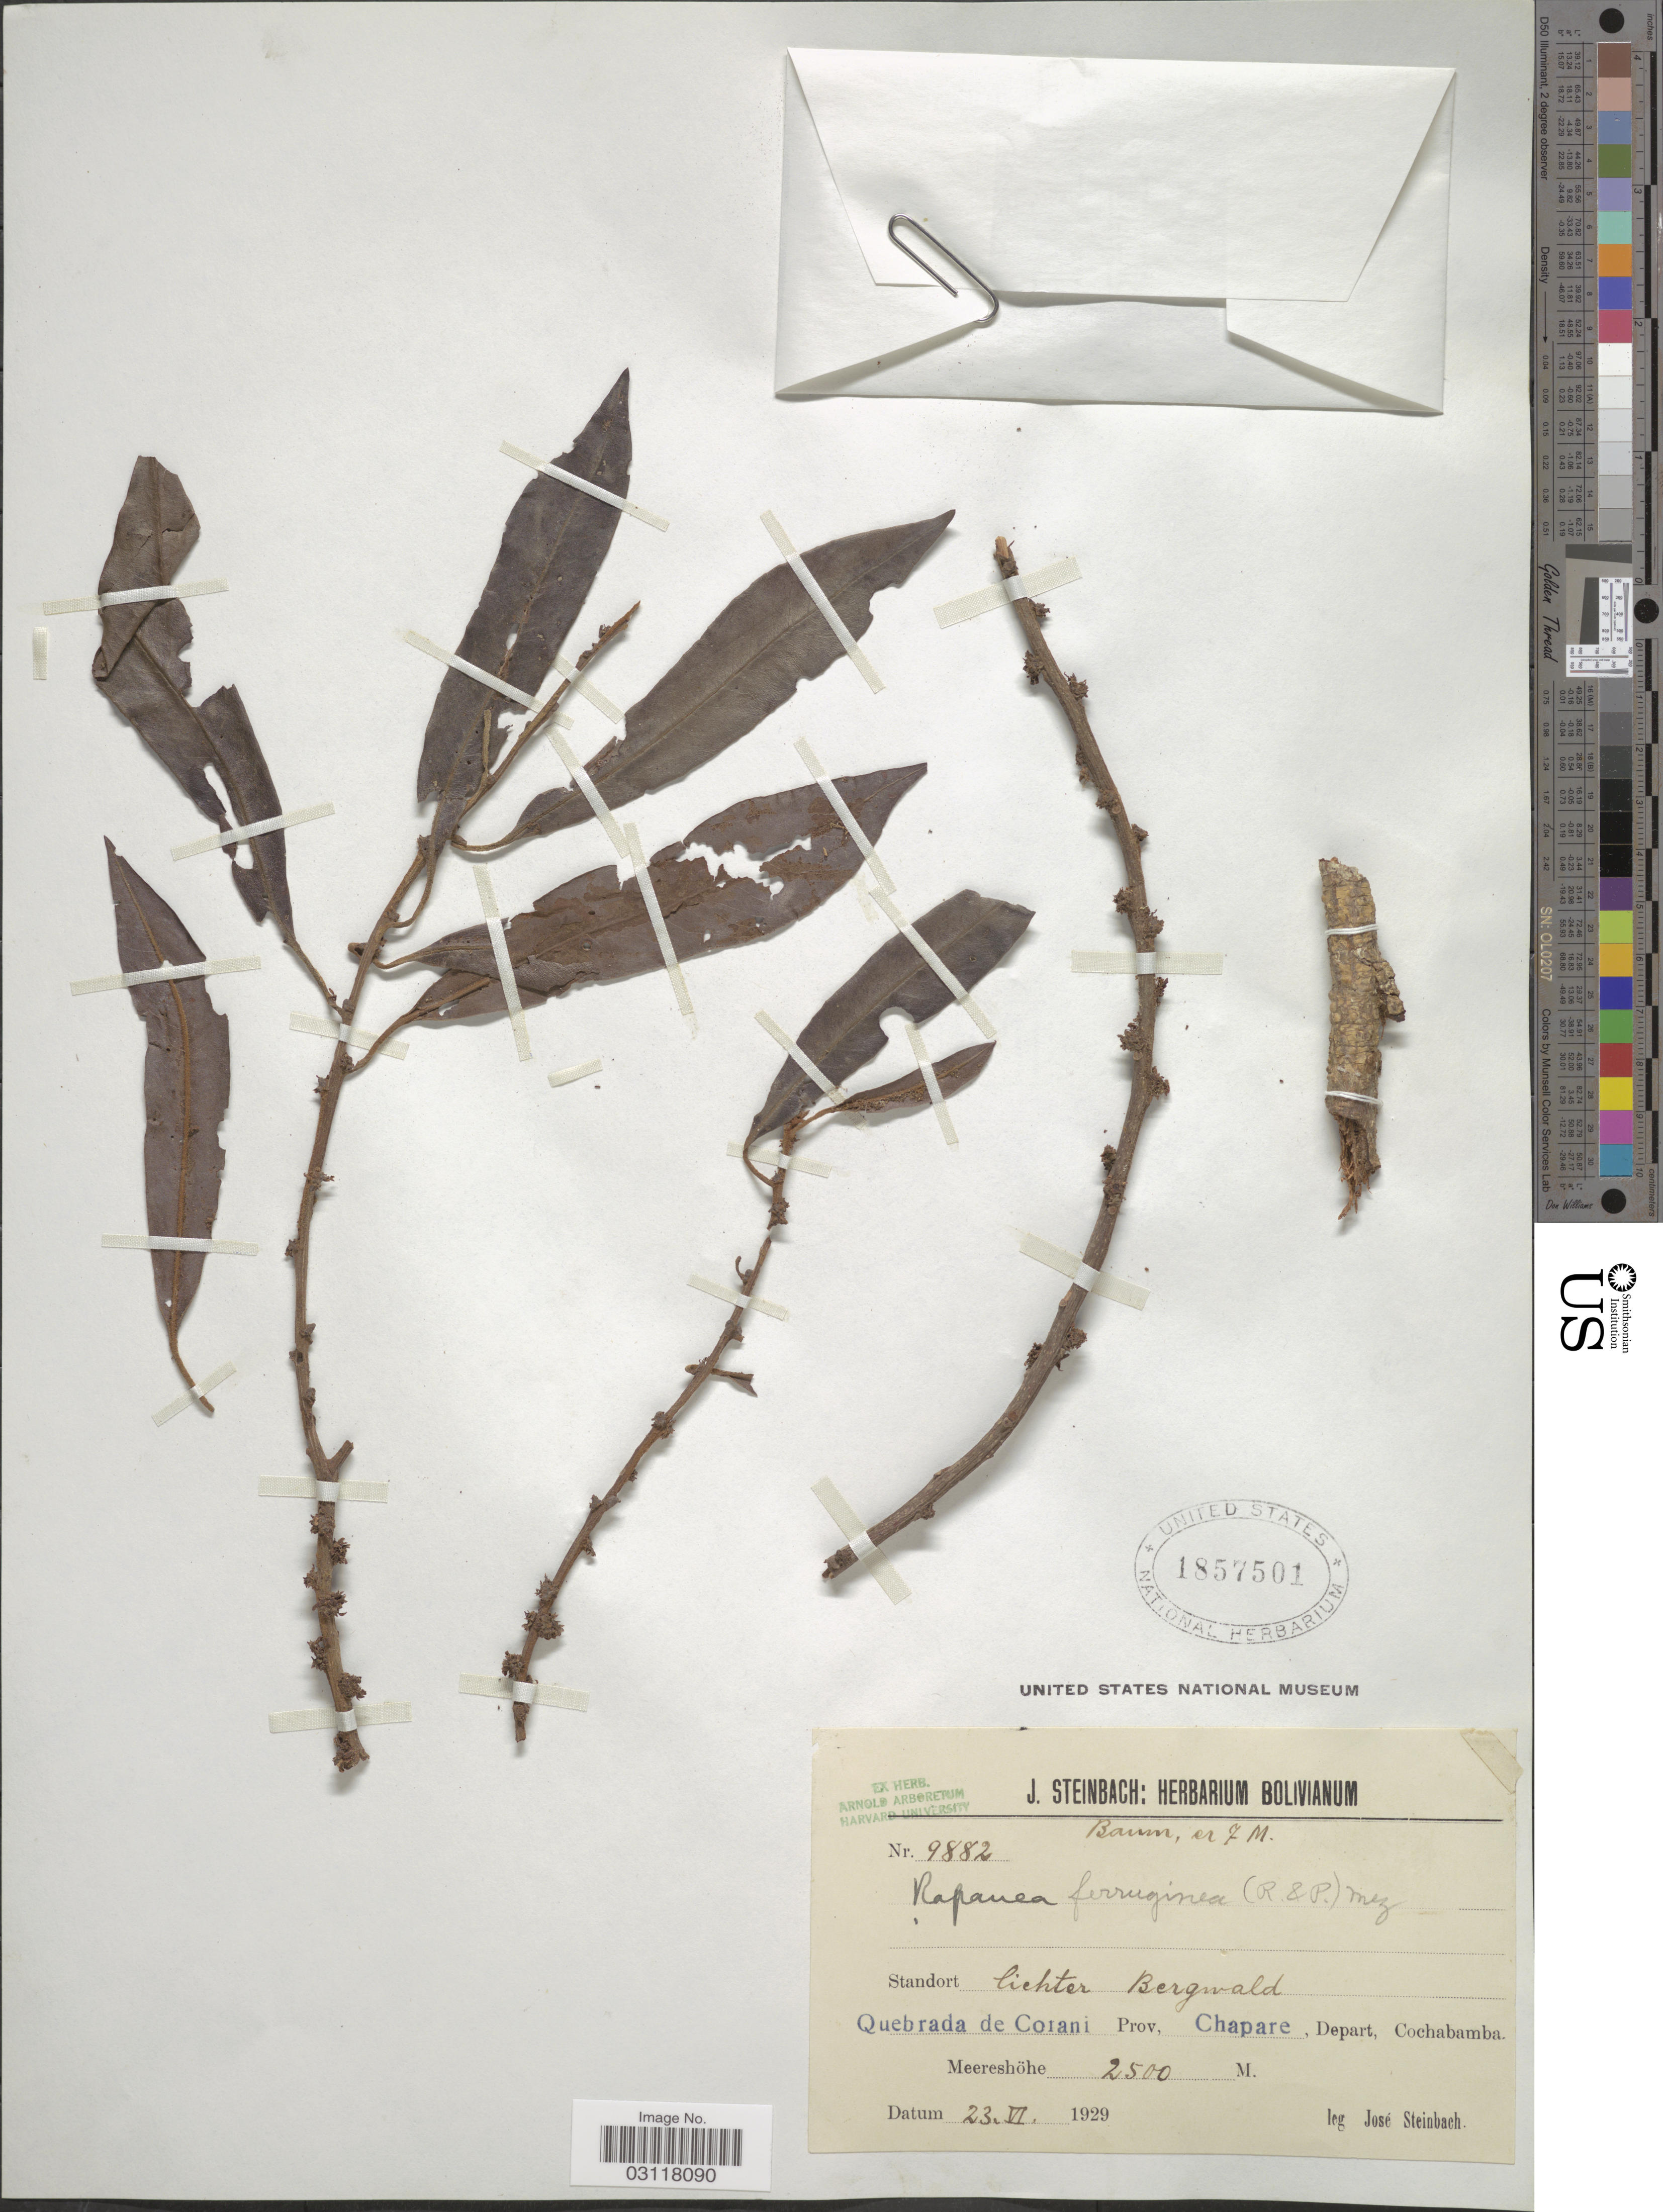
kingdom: Plantae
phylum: Tracheophyta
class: Magnoliopsida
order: Ericales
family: Primulaceae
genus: Rapanea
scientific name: Rapanea ferruginea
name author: (Ruiz & Pav.) Mez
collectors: J. Steinbach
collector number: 9882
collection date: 1929-06-23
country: Bolivia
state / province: Cochabamba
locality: Quebrada de Corani, Prov, Chapare, Depart. Cochabamba.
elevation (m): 2500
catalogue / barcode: US 1857501